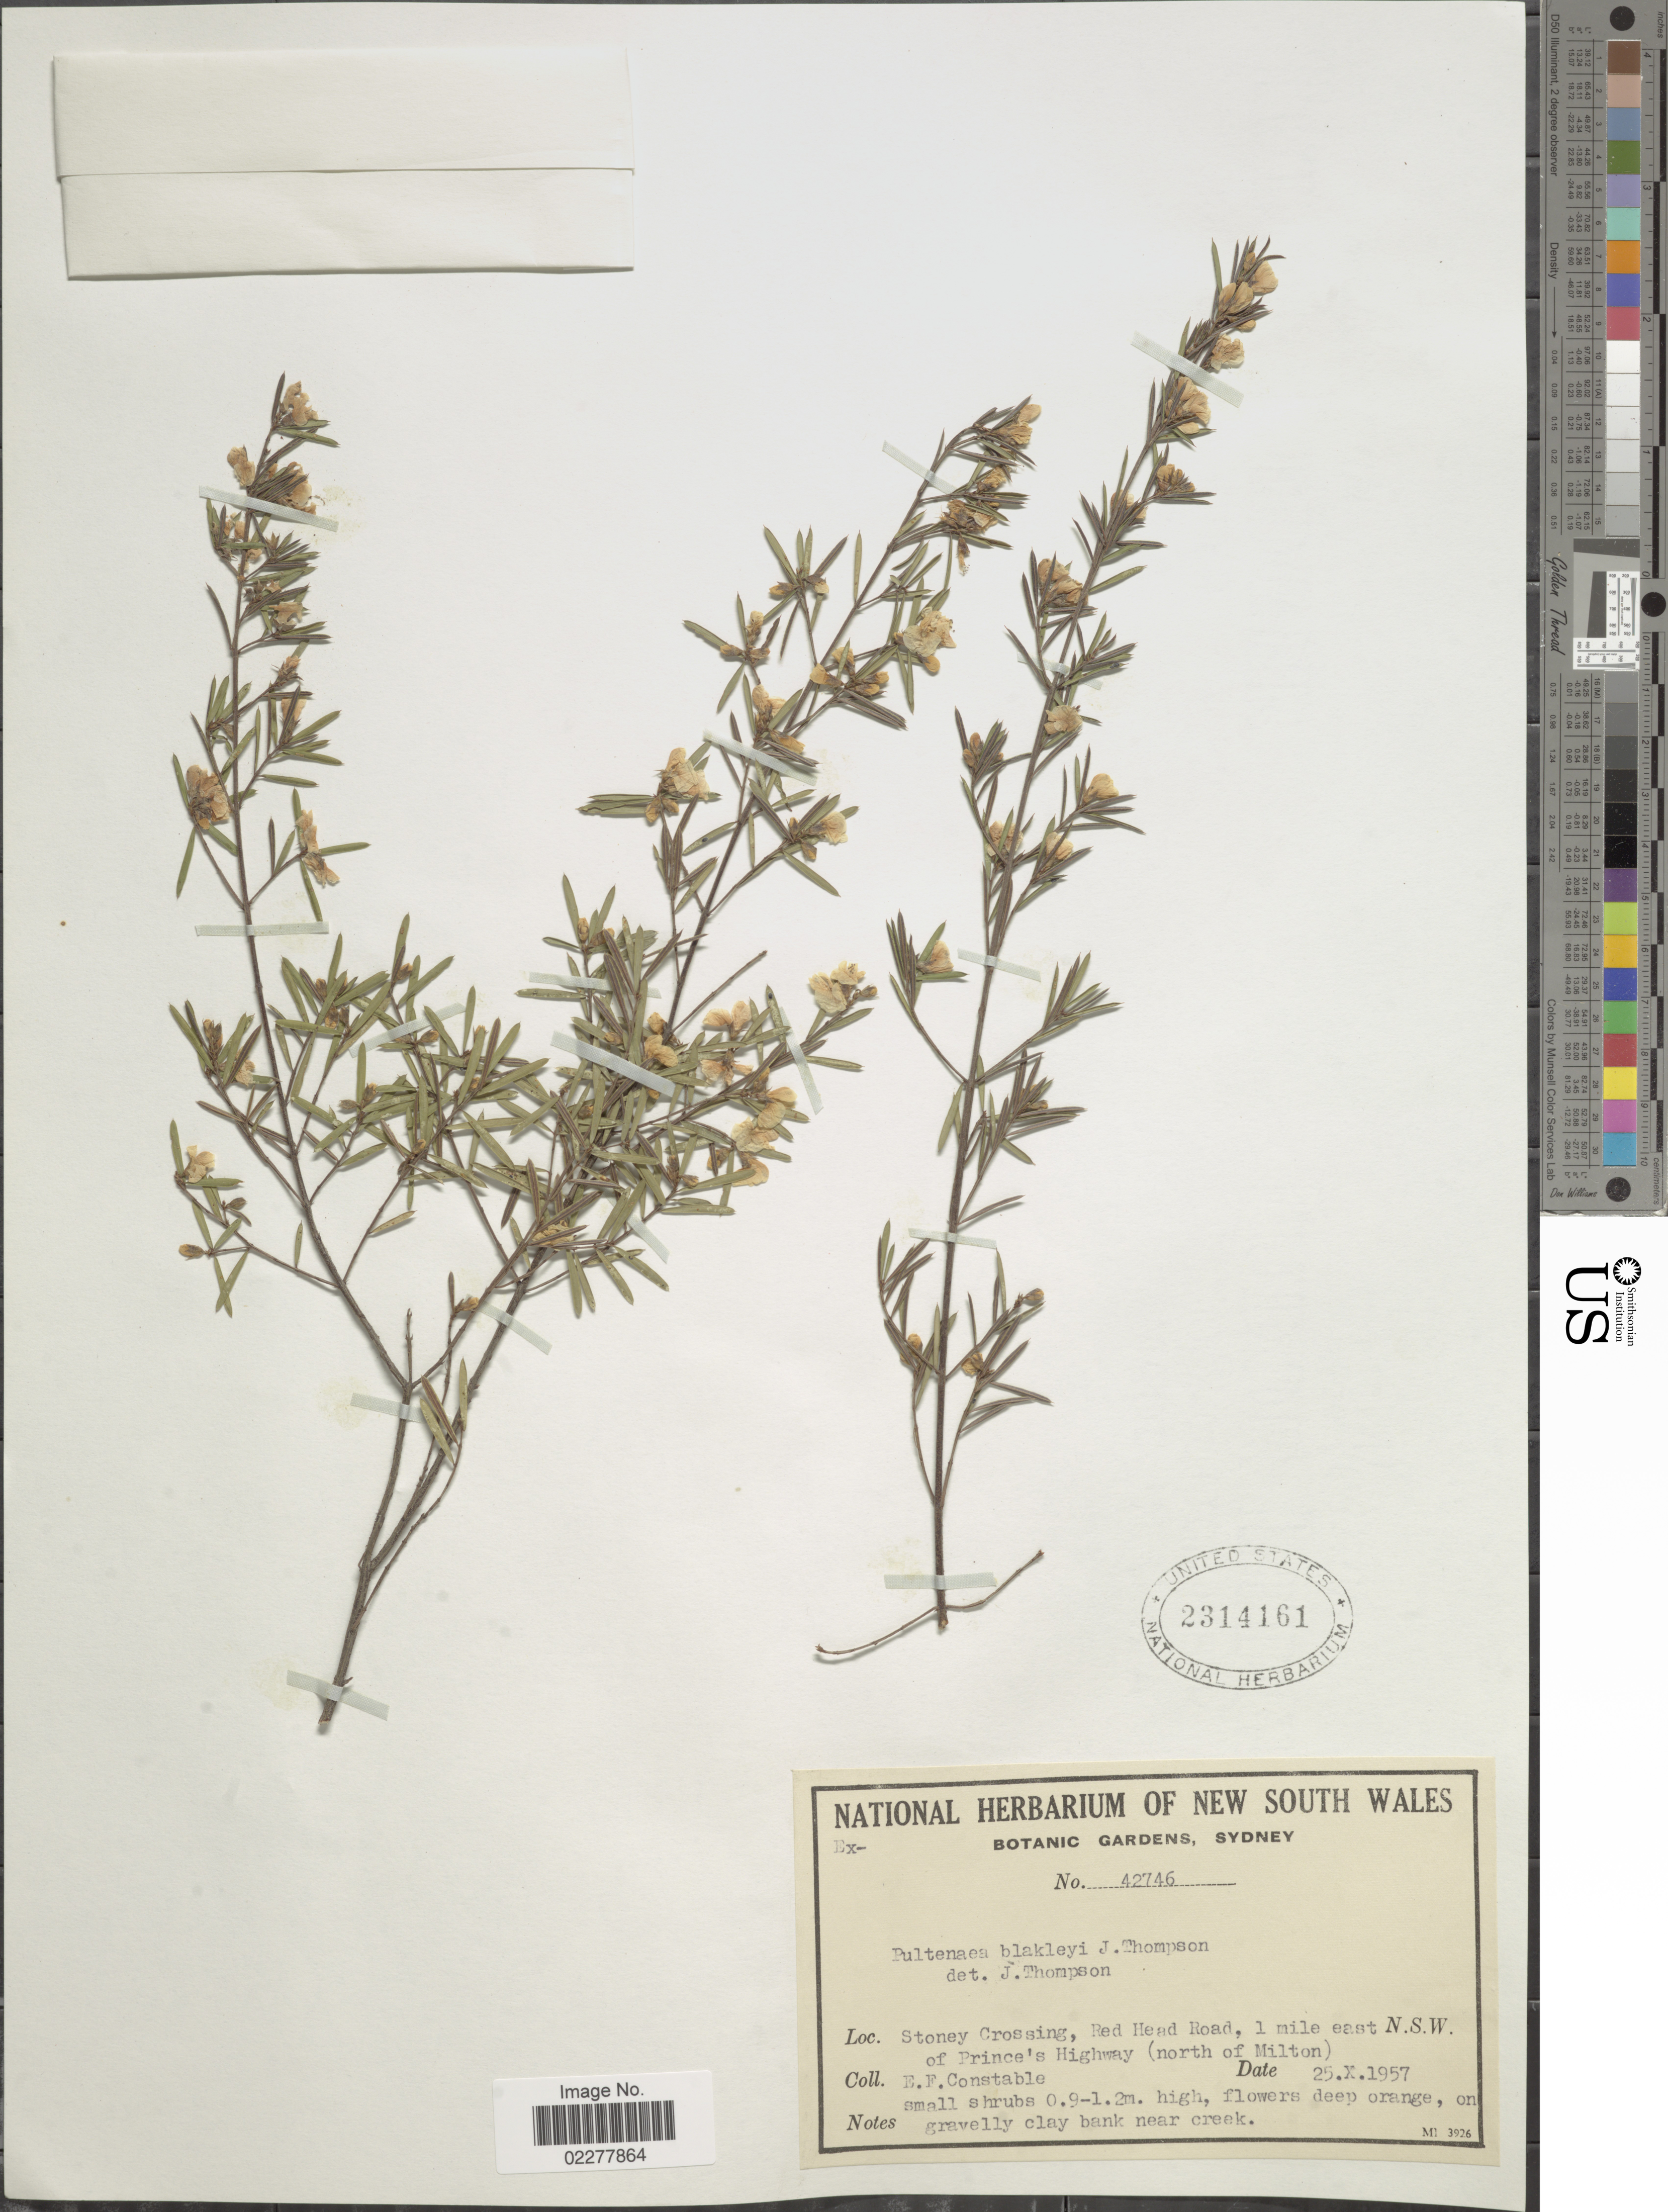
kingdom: Plantae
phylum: Tracheophyta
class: Magnoliopsida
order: Fabales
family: Fabaceae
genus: Pultenaea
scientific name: Pultenaea blakelyi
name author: J. Thompson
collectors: E. F. Constable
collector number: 42746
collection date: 1957-10-25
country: Australia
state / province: New South Wales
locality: Stoney Crossing, Red Head Road, 1 mile east of Prince's Highway (north of Milton). N.S.W.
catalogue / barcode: US 2314161